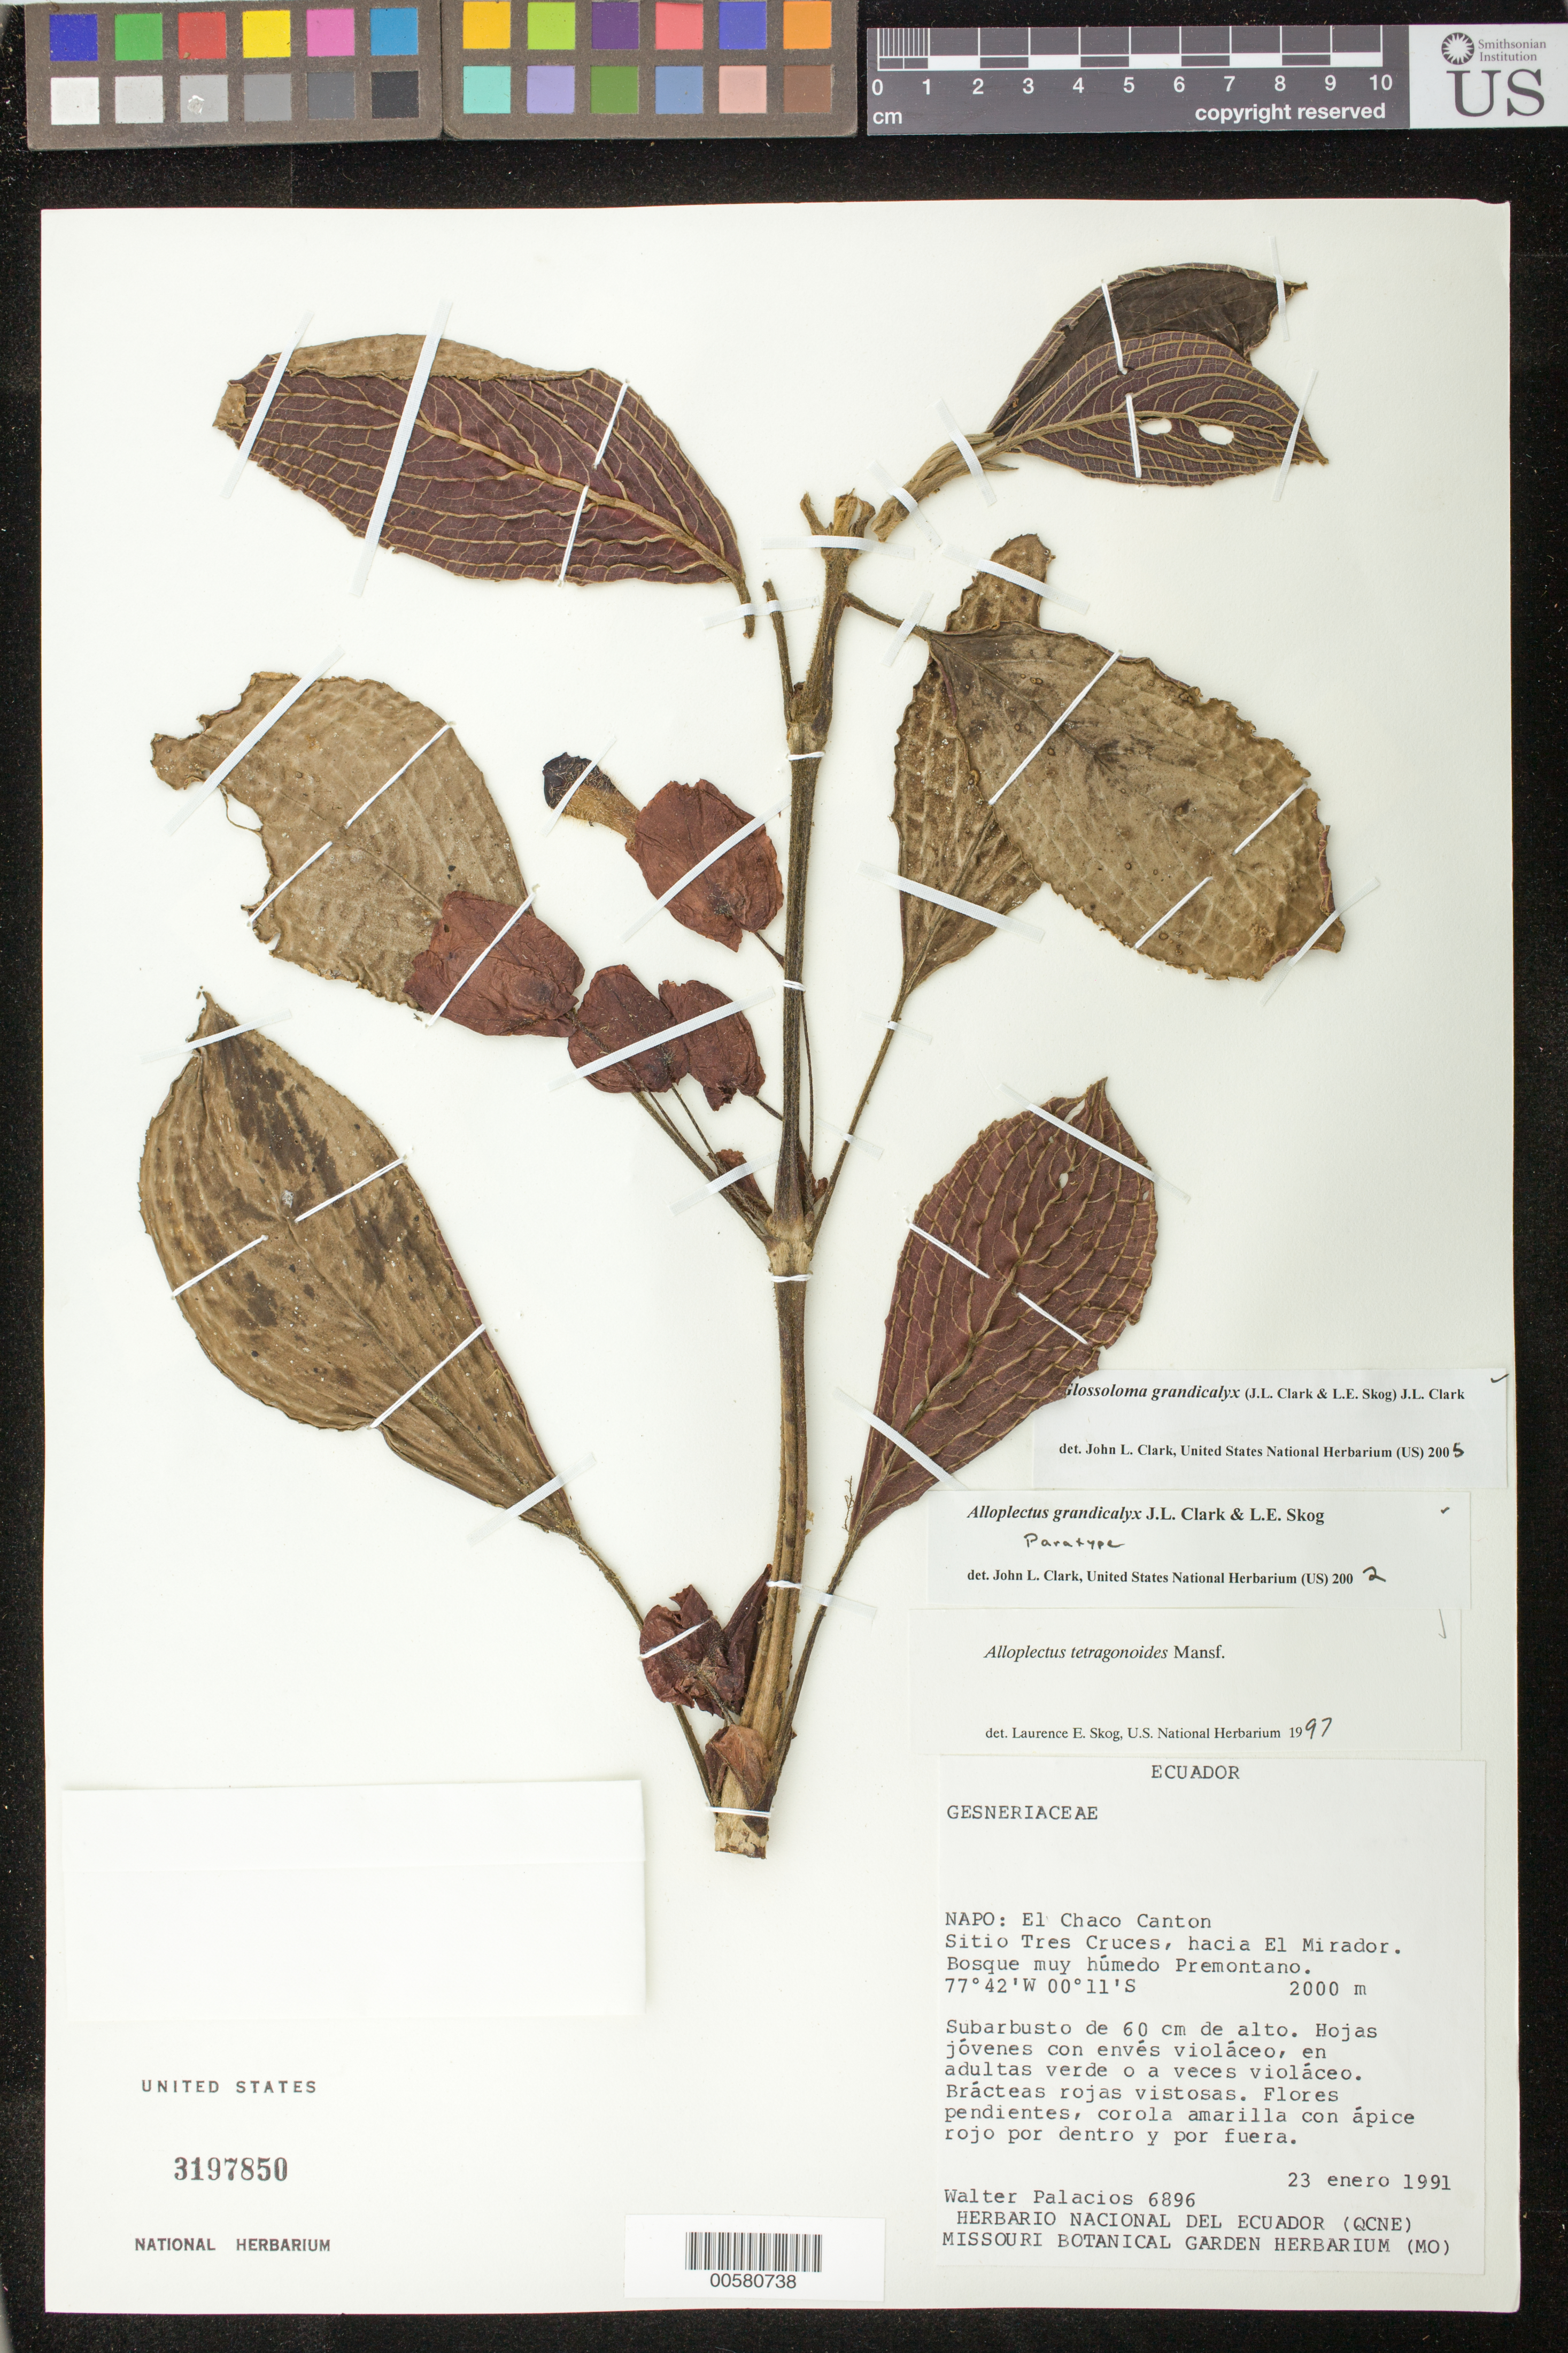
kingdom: Plantae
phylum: Tracheophyta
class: Magnoliopsida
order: Lamiales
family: Gesneriaceae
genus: Glossoloma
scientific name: Glossoloma grandicalyx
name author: (J.L. Clark & L.E. Skog) J.L. Clark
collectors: W. Palacios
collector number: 6896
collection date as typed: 23 Jan 1991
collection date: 1991-01-23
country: Ecuador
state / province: Napo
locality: El Chaco Canton, sition Tres Cruces, hacia El Mirador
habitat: Bosque muy húmedo premontano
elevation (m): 2000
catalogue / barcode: US 3197850